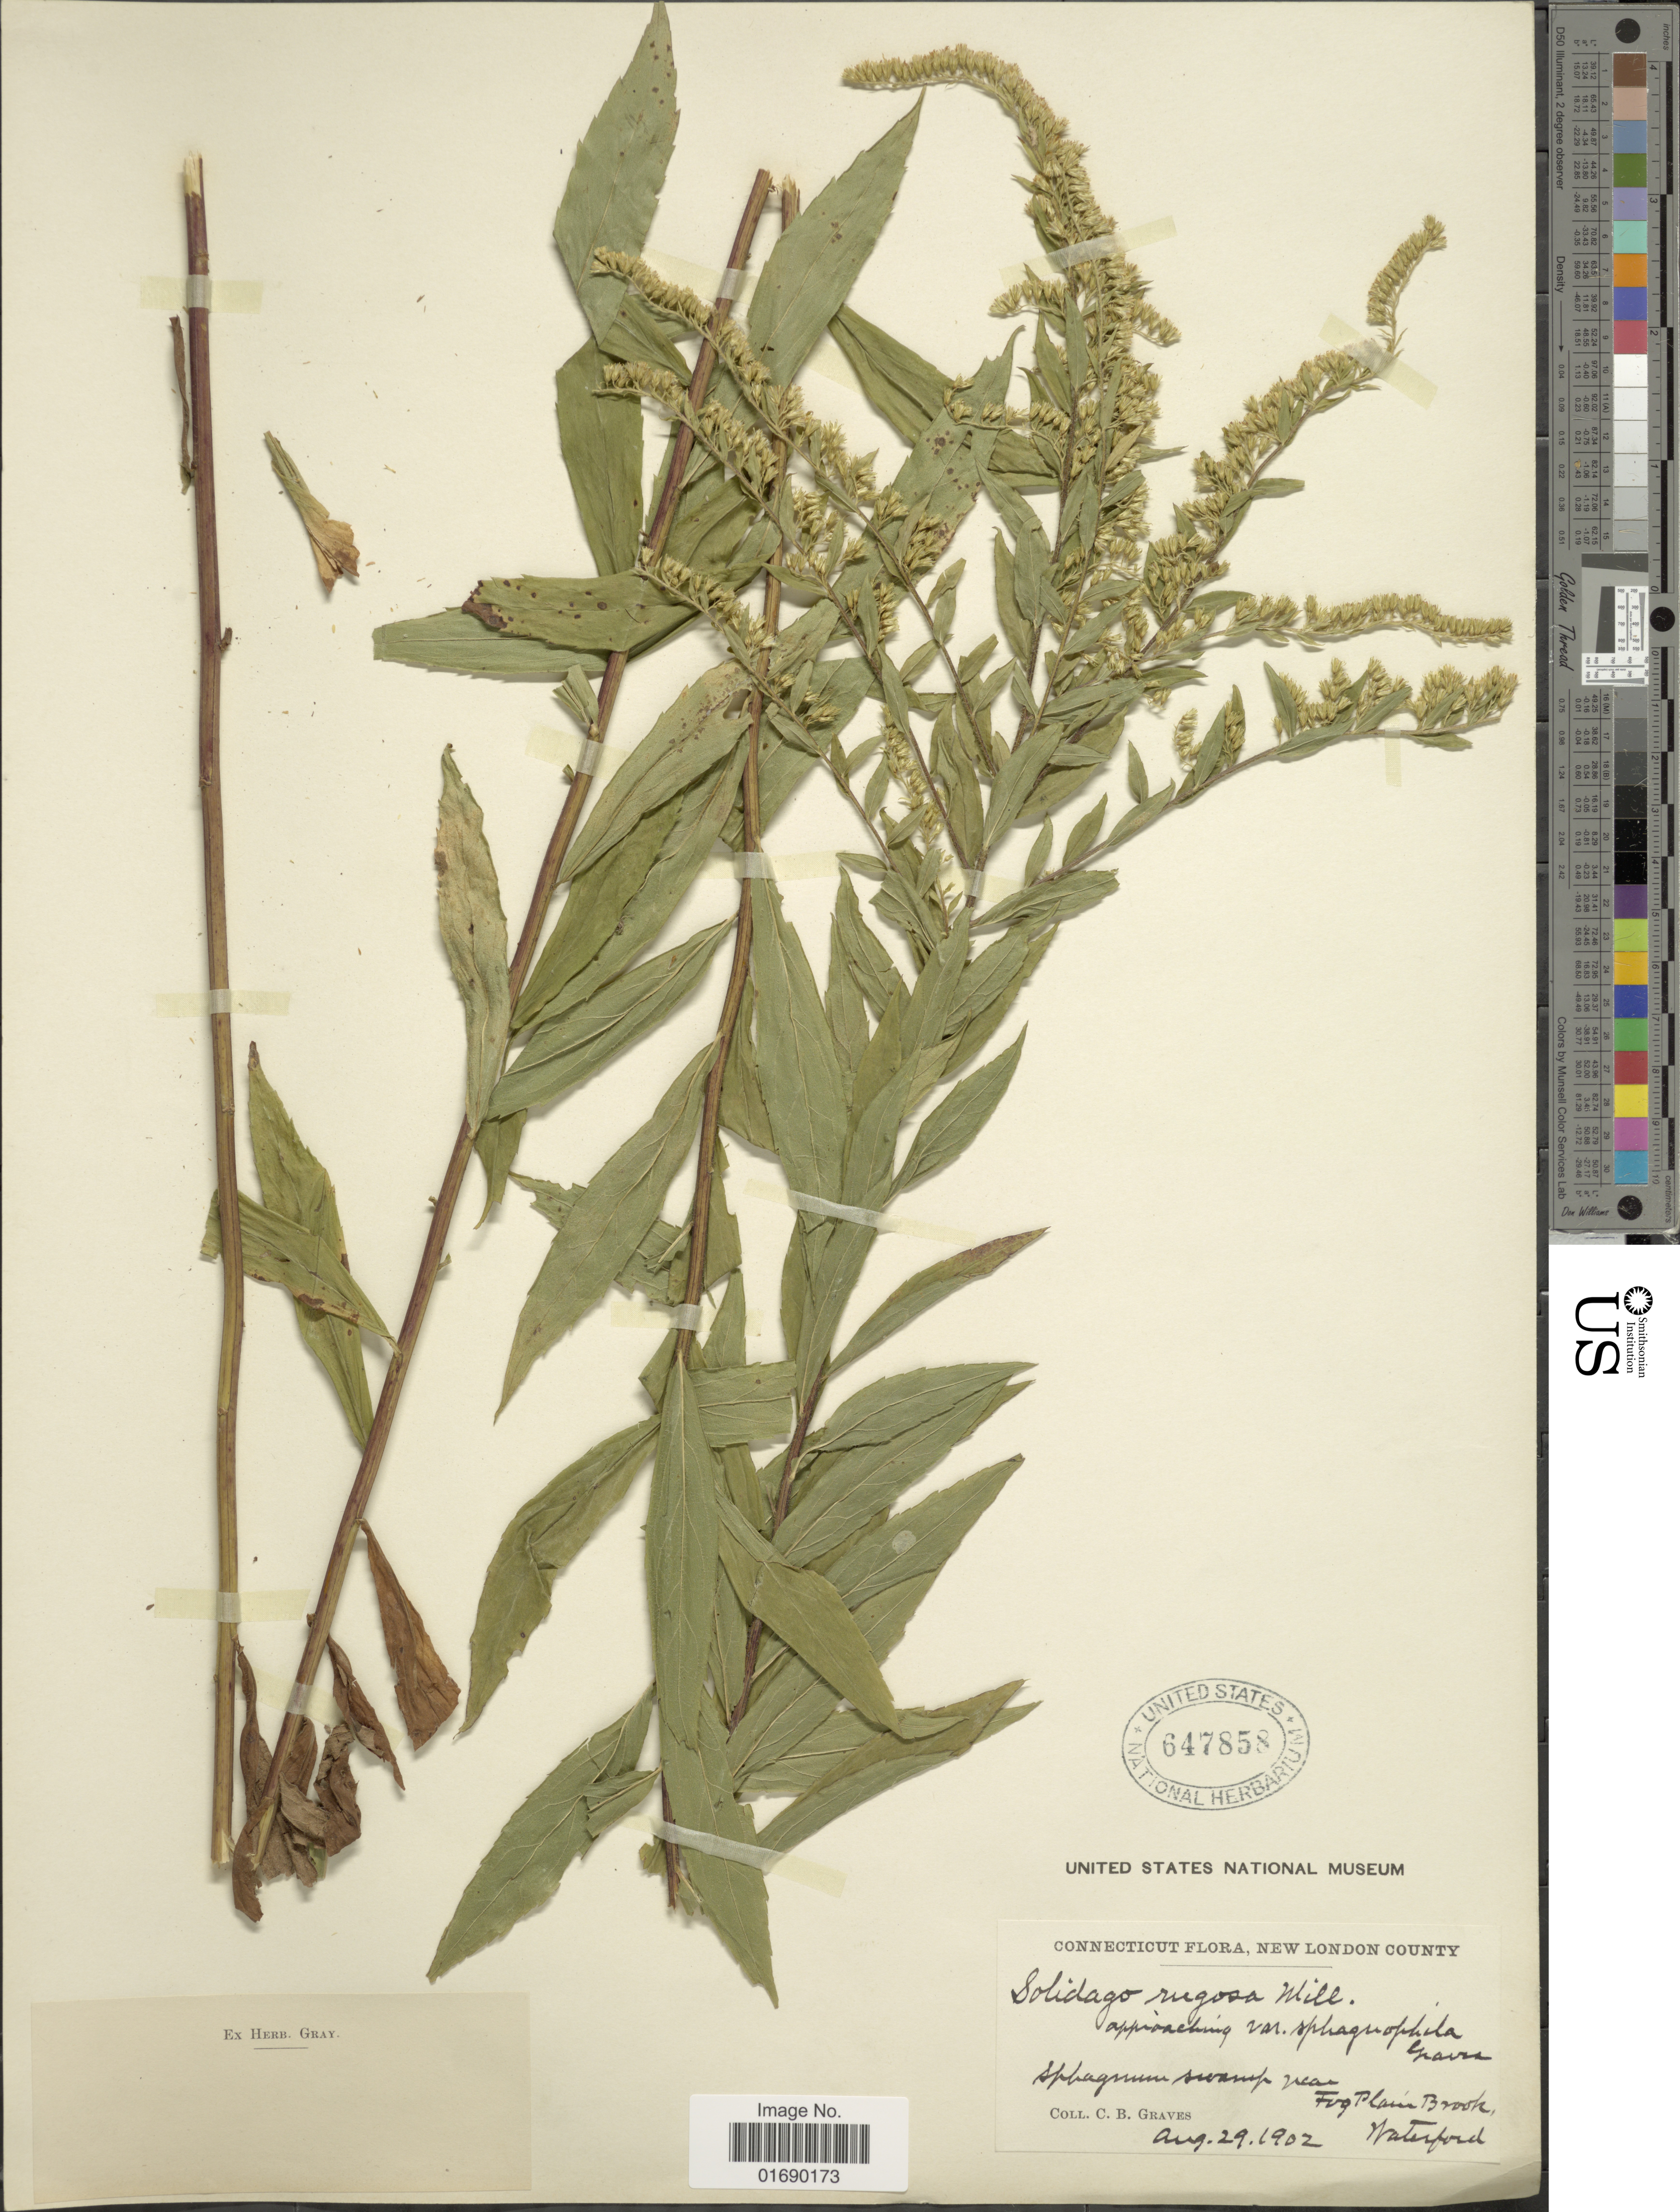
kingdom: Plantae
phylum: Tracheophyta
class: Magnoliopsida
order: Asterales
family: Asteraceae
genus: Solidago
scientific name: Solidago rugosa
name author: Mill.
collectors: C. Graves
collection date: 1902-08-29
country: United States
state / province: Connecticut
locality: New London County, Sphagnum swamp near Fog Plain Brook, Waterford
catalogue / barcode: US 647858